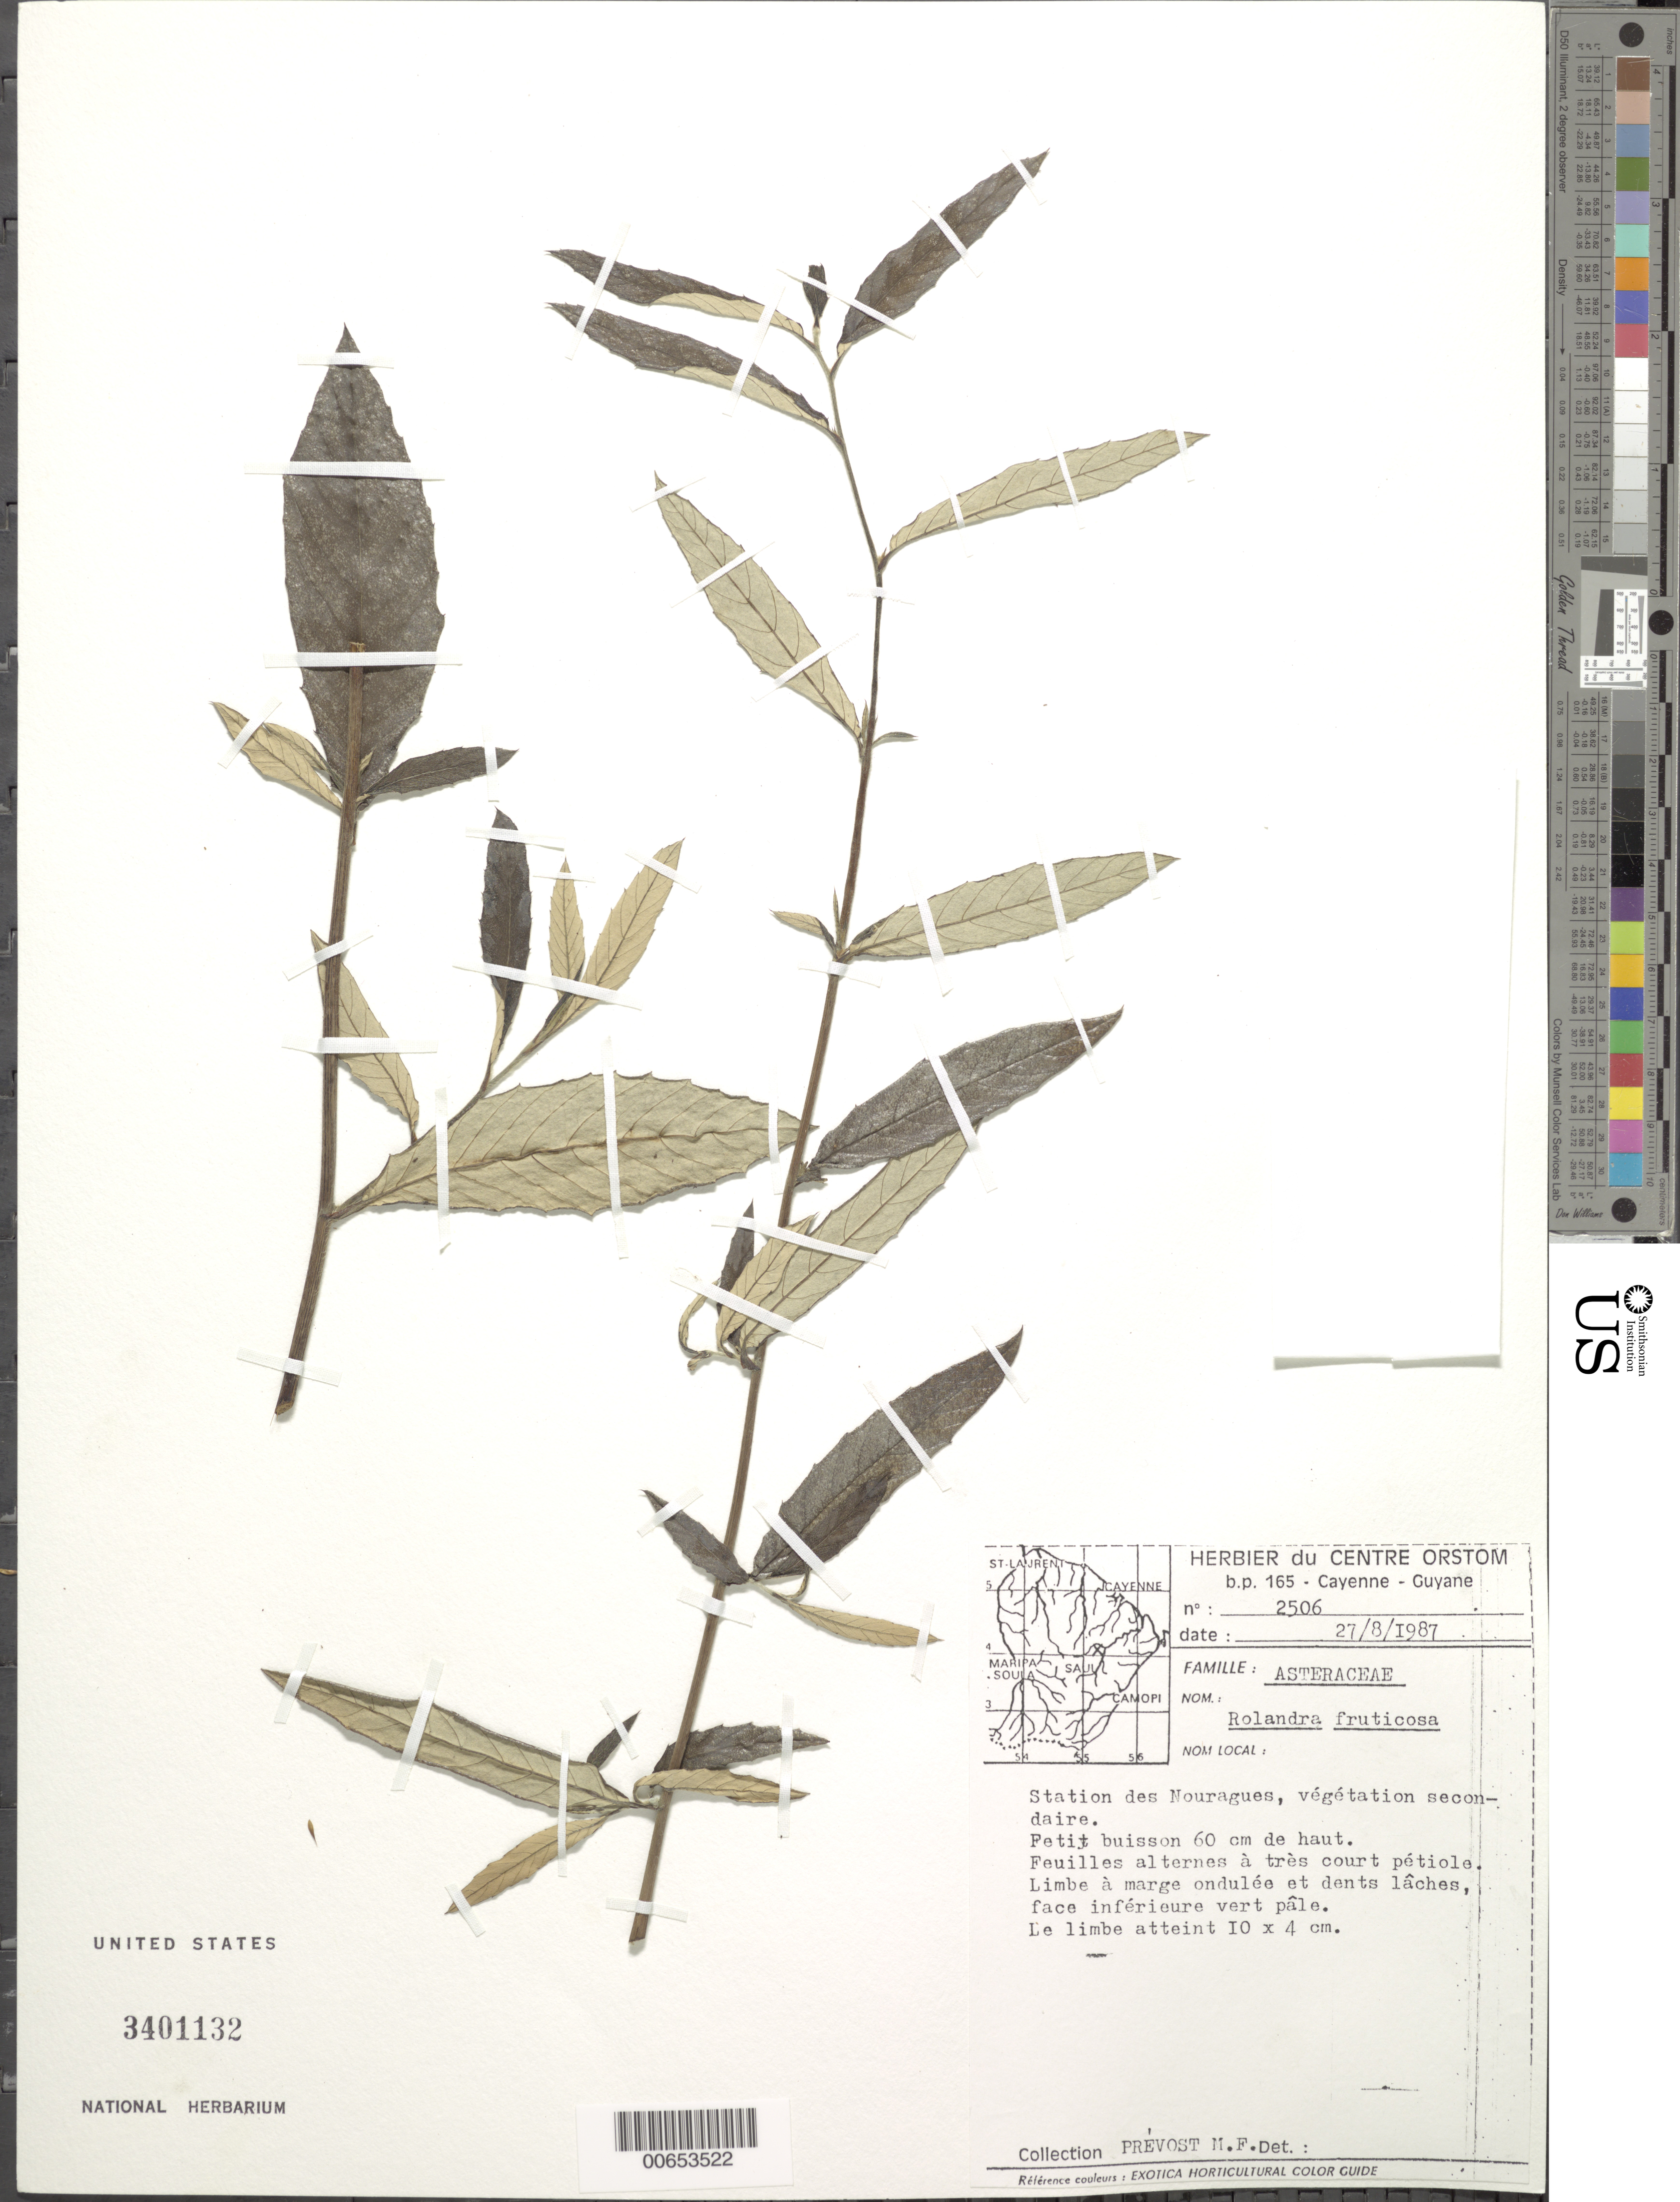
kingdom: Plantae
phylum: Tracheophyta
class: Magnoliopsida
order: Asterales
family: Asteraceae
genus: Rolandra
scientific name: Rolandra fruticosa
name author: (L.) Kuntze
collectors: M.-F. Prévost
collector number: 2506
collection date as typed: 27-Aug-87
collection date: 1987-08-27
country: French Guiana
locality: Station des Nouragues, Bassin de l'Approuague, Arataye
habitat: Secondary vegetation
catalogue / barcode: US 3401132